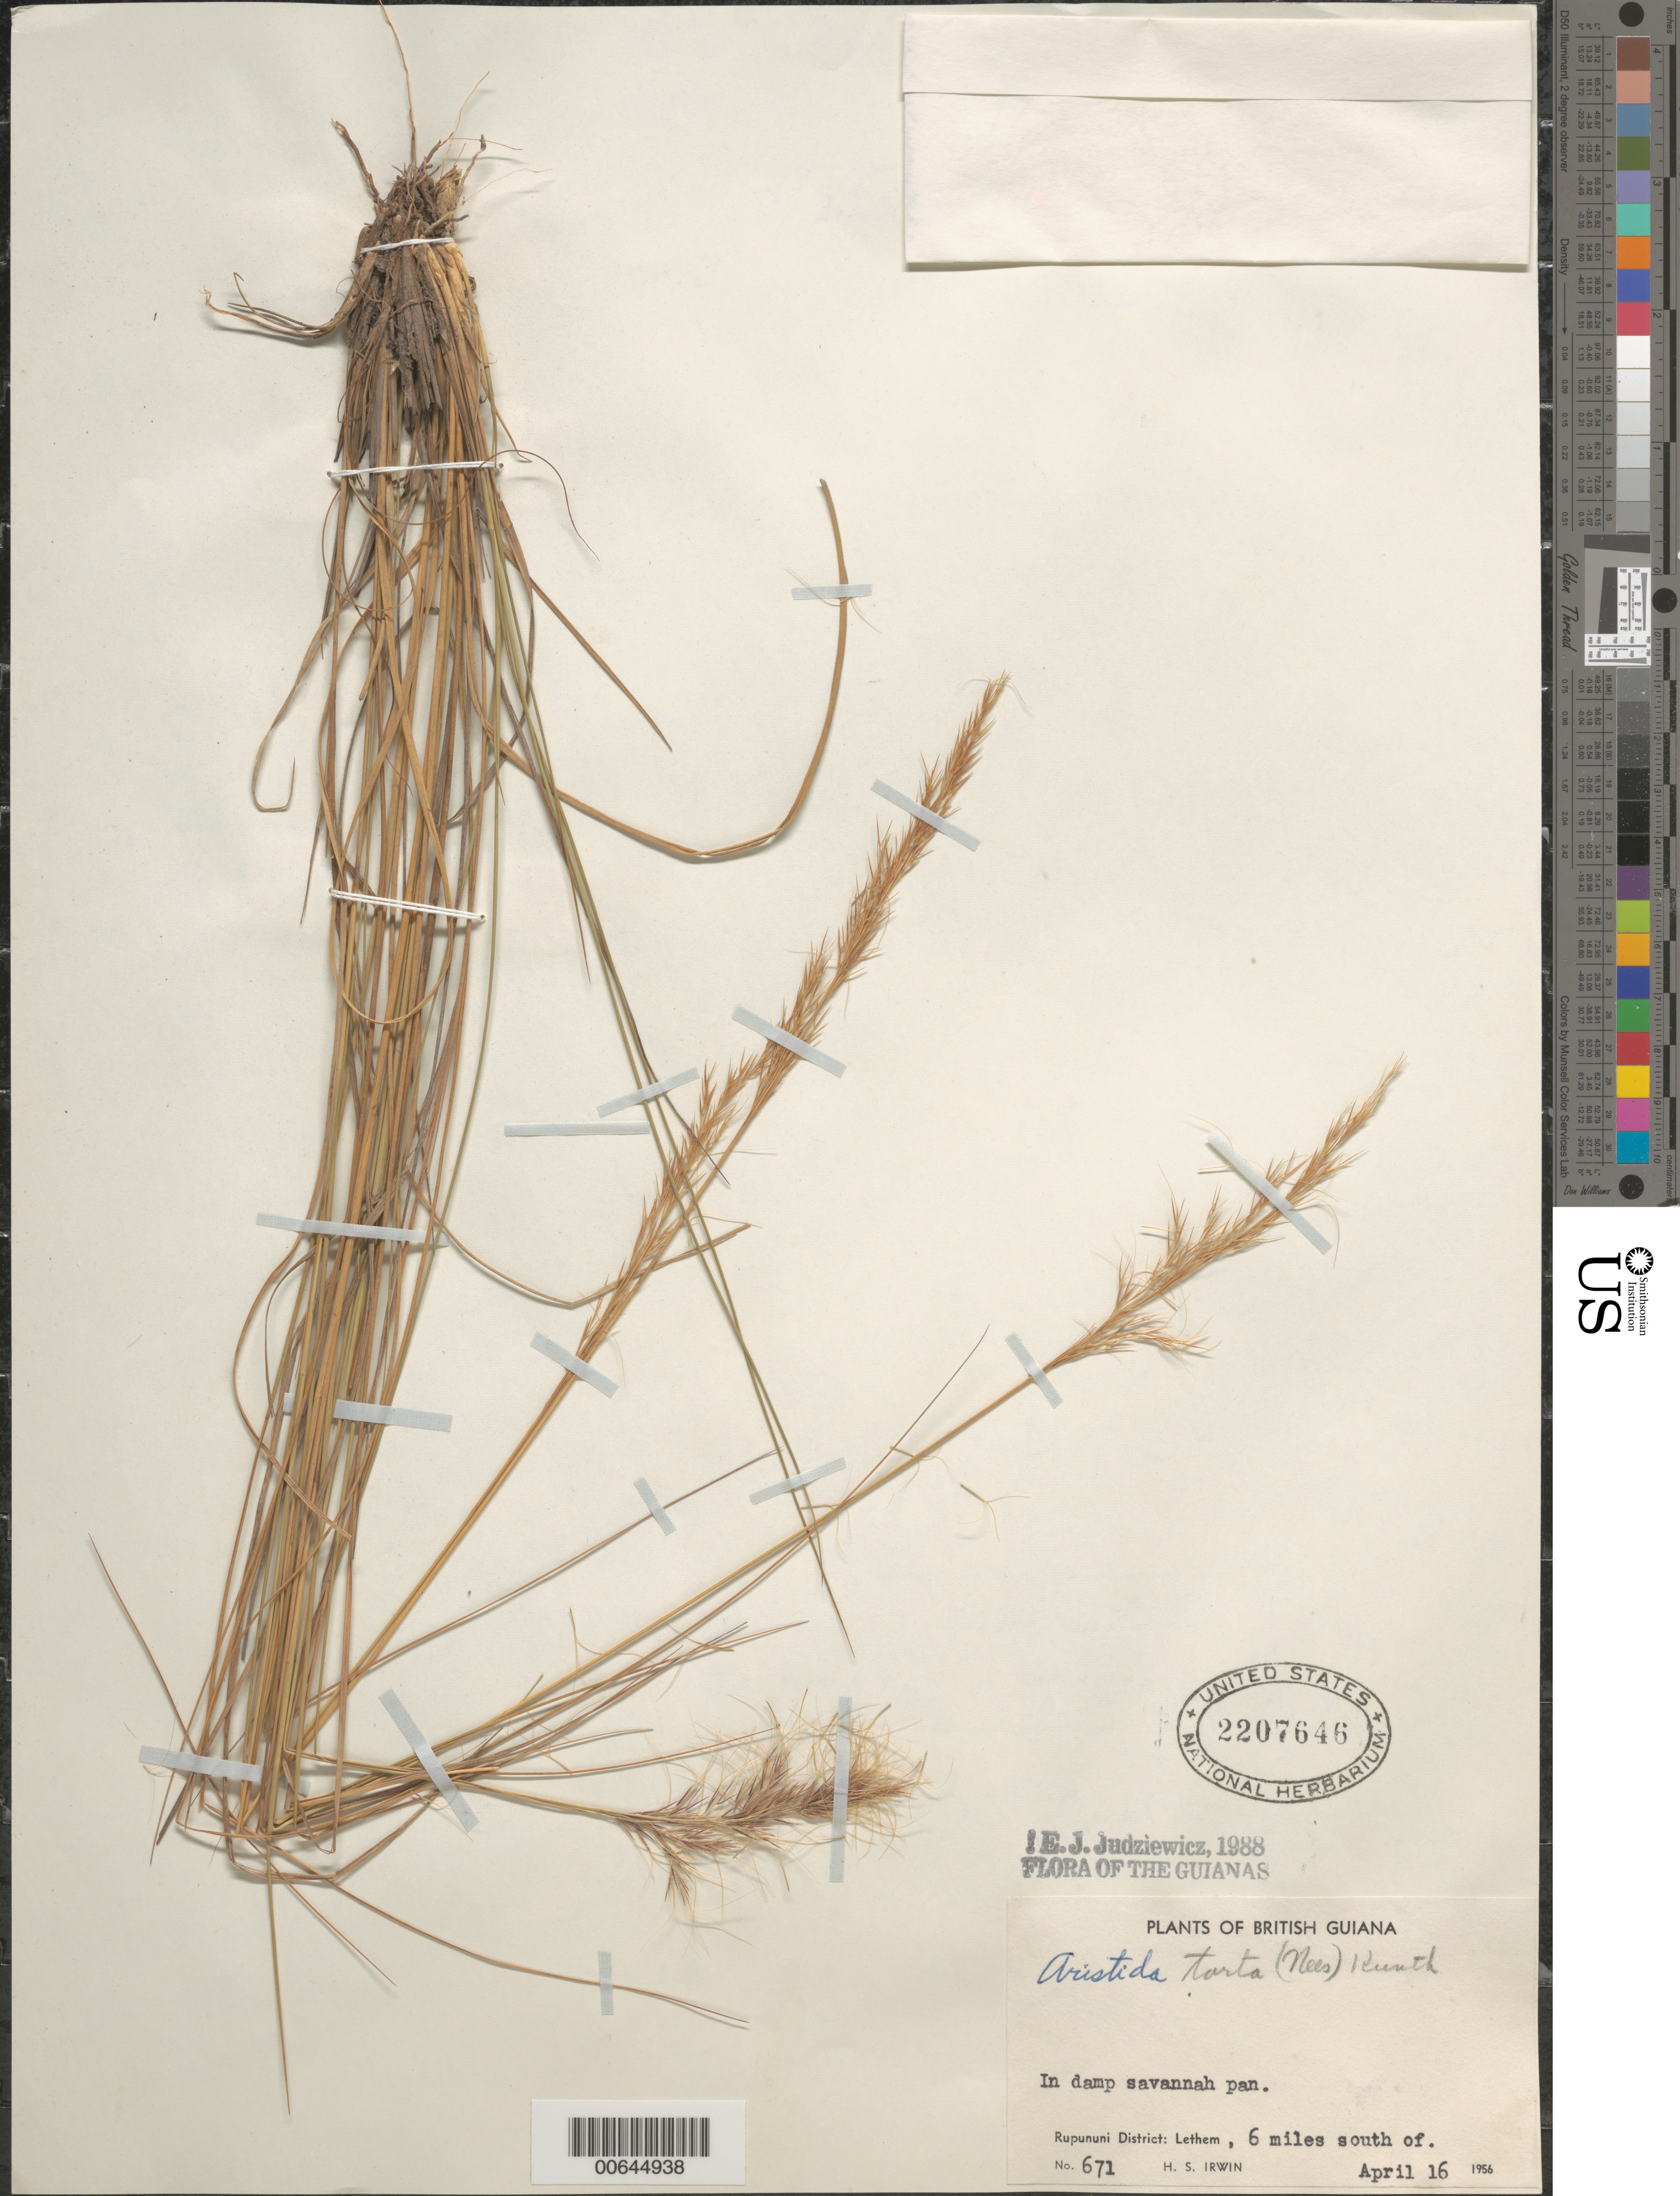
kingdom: Plantae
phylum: Tracheophyta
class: Liliopsida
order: Poales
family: Poaceae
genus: Aristida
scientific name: Aristida torta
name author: (Nees) Kunth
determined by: Judziewicz, E. J.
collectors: H. Irwin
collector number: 671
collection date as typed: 16-Apr-56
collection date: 1956-04-16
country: Guyana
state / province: U. Takutu-U. Essequibo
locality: Rupununi Dist., 6 mi. S of Lethem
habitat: Damp savannah pan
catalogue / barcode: US 2207646